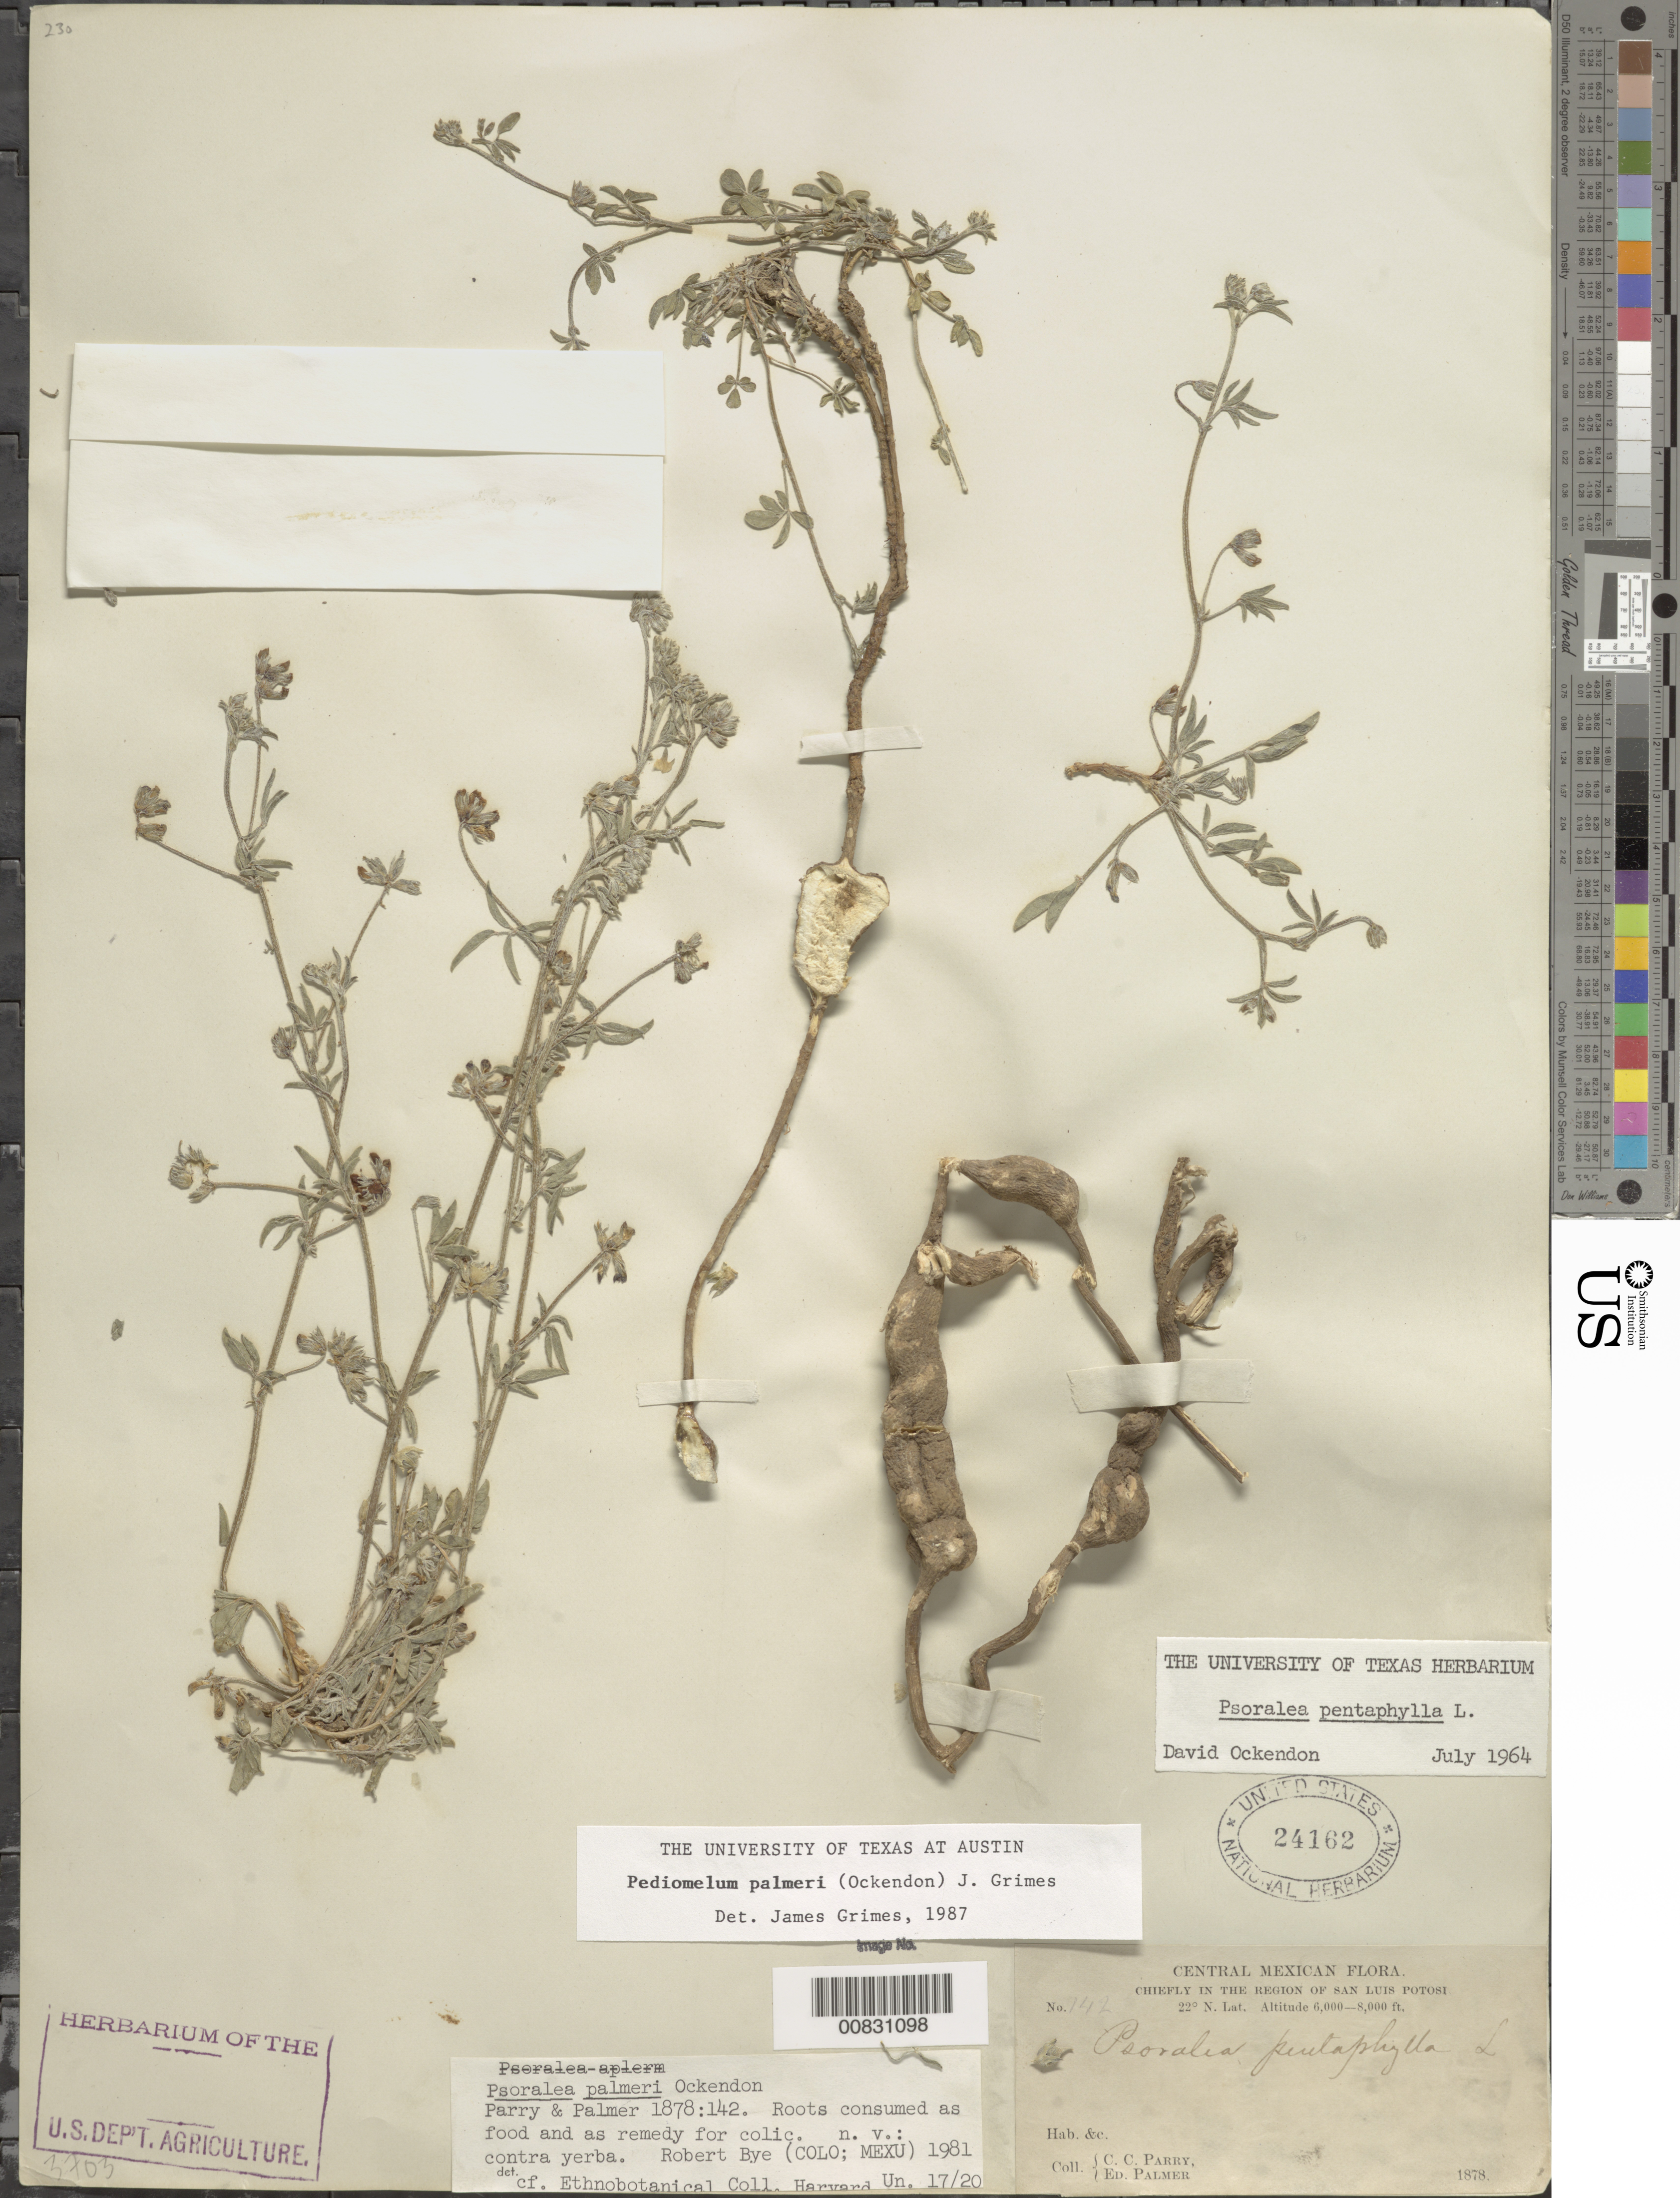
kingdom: Plantae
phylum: Tracheophyta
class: Magnoliopsida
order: Fabales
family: Fabaceae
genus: Pediomelum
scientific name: Pediomelum palmeri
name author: (Ockendon) J.W. Grimes ex Gandhi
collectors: C. C. Parry & E. Palmer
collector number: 142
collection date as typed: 1878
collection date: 1878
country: Mexico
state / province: San Luis Potosí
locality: Chiefly in the region of San Luis Potosí.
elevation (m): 1829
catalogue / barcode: US 24162